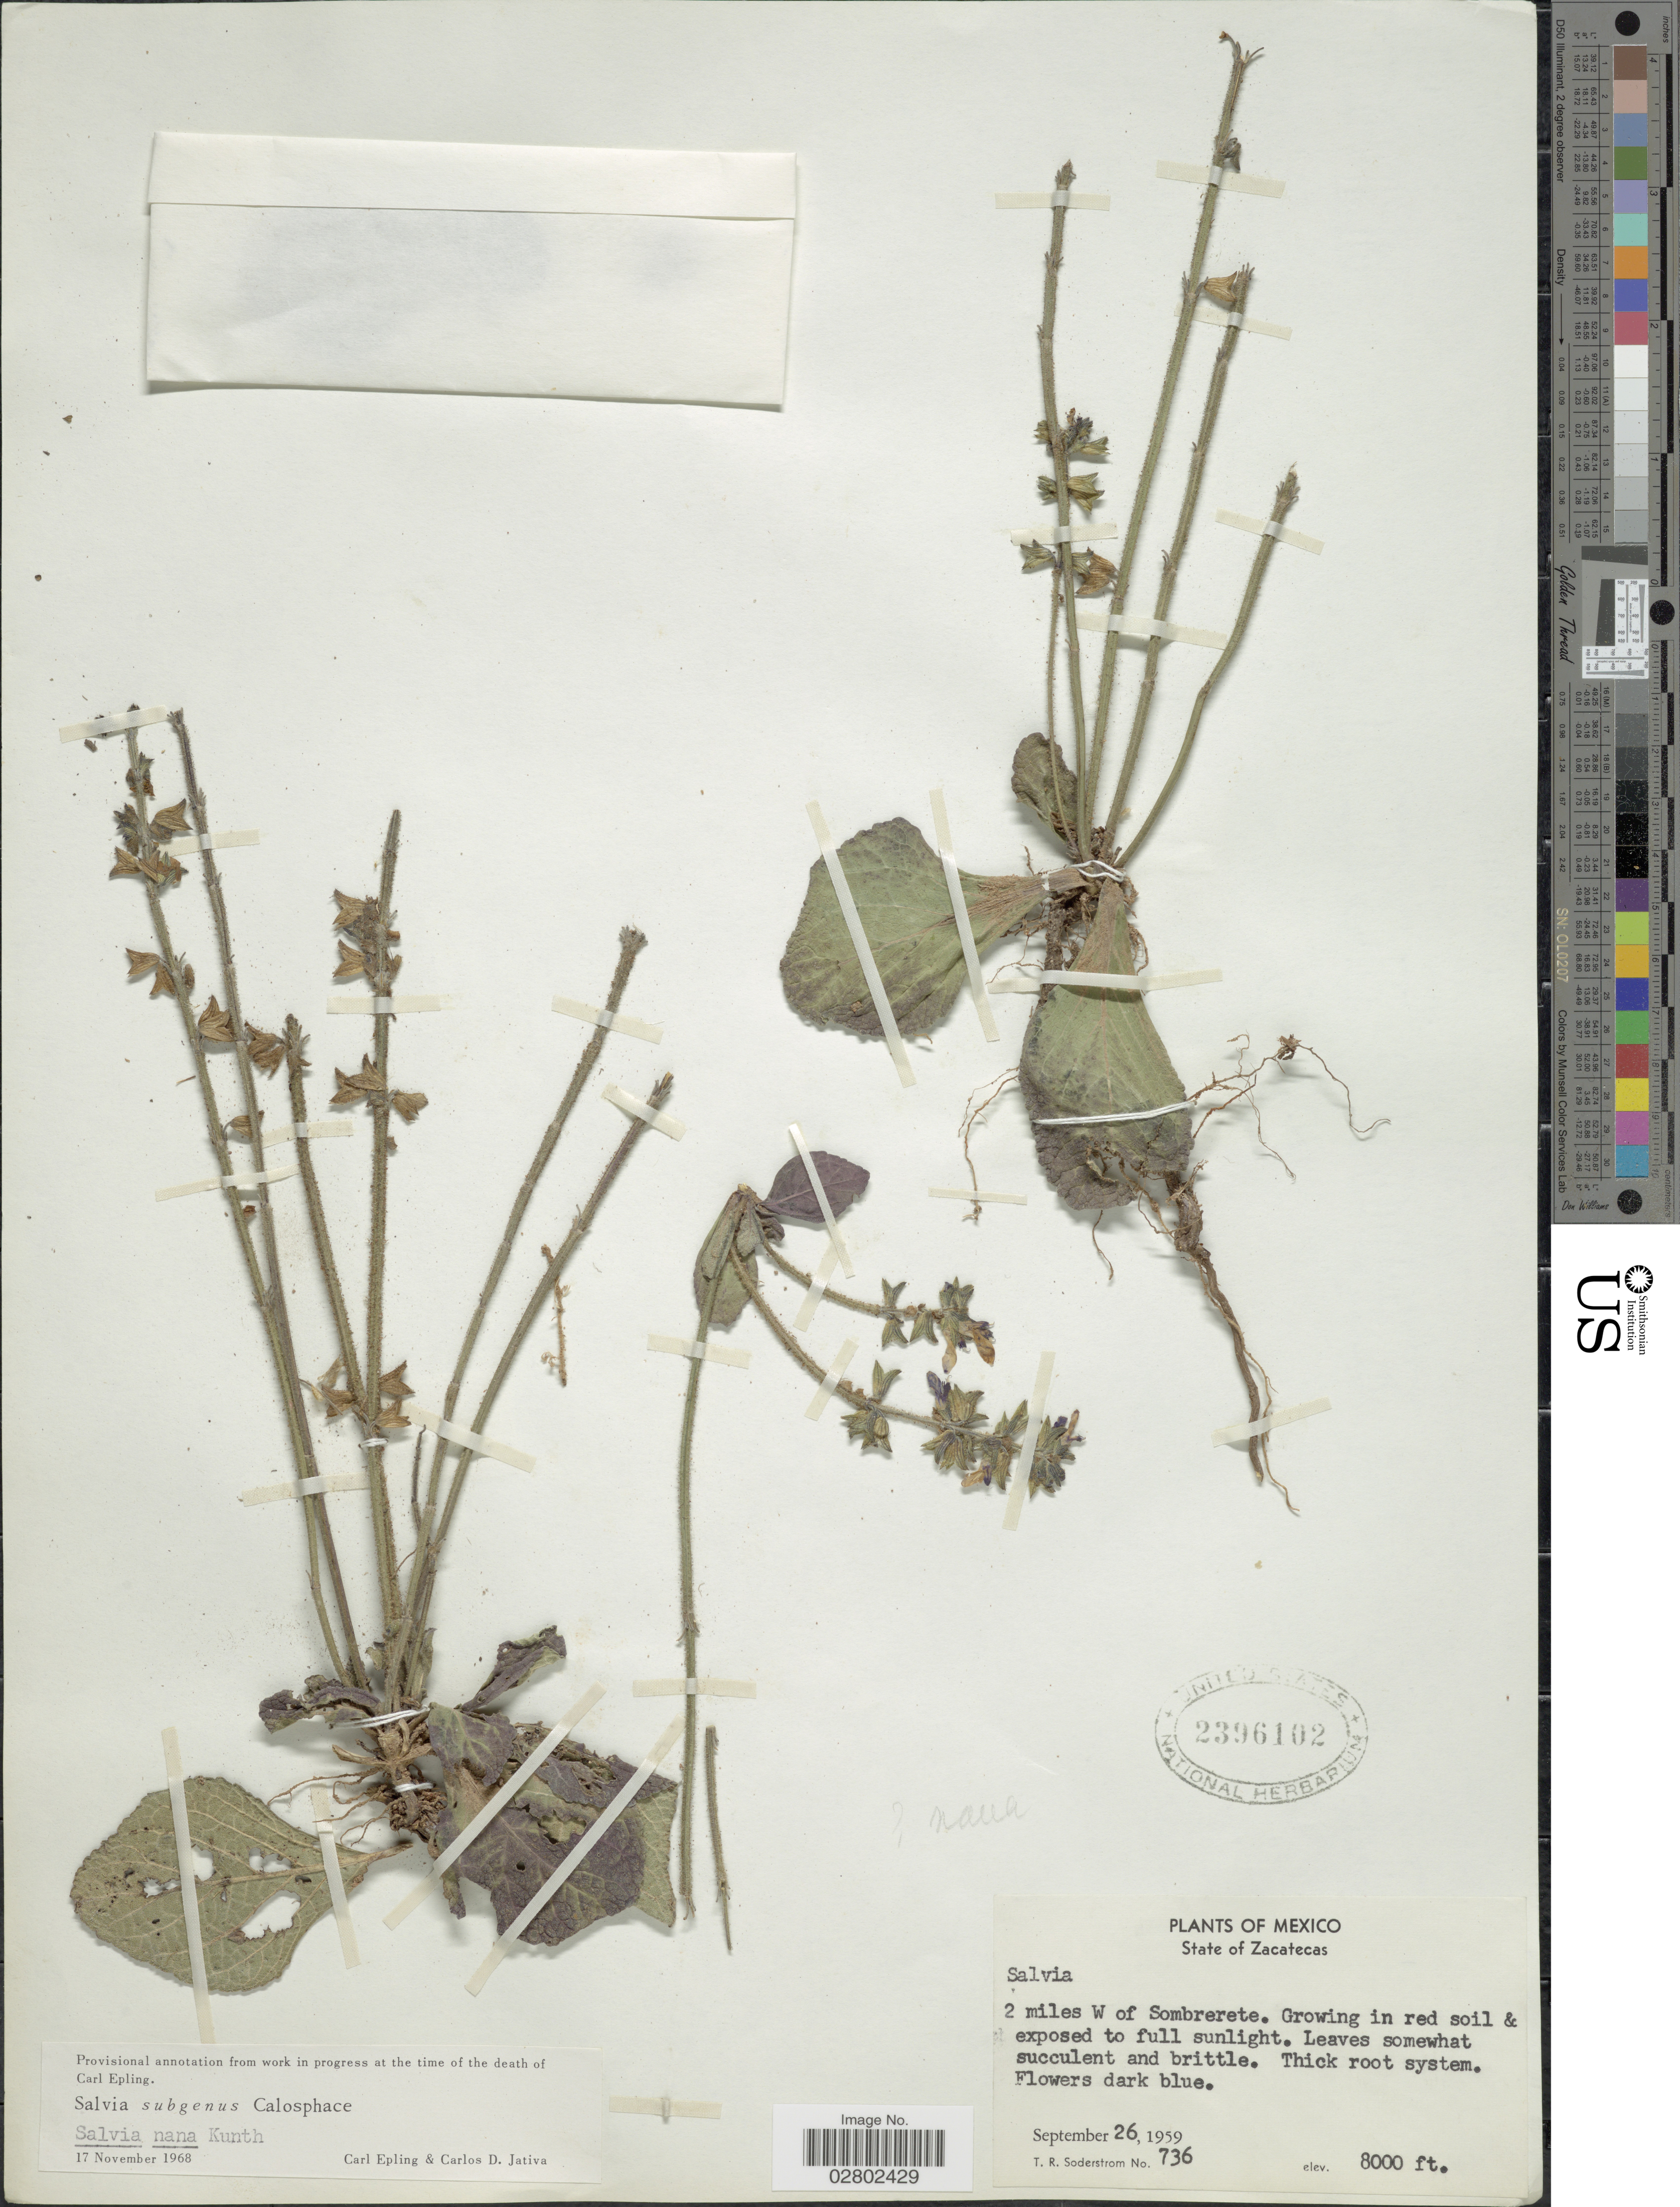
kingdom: Plantae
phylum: Tracheophyta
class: Magnoliopsida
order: Lamiales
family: Lamiaceae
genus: Salvia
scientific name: Salvia nana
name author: Kunth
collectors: T. R. Soderstrom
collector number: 736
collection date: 1959-09-26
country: Mexico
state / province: Zacatecas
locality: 2 miles W of Sombrerete.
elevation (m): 2438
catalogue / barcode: US 2396102